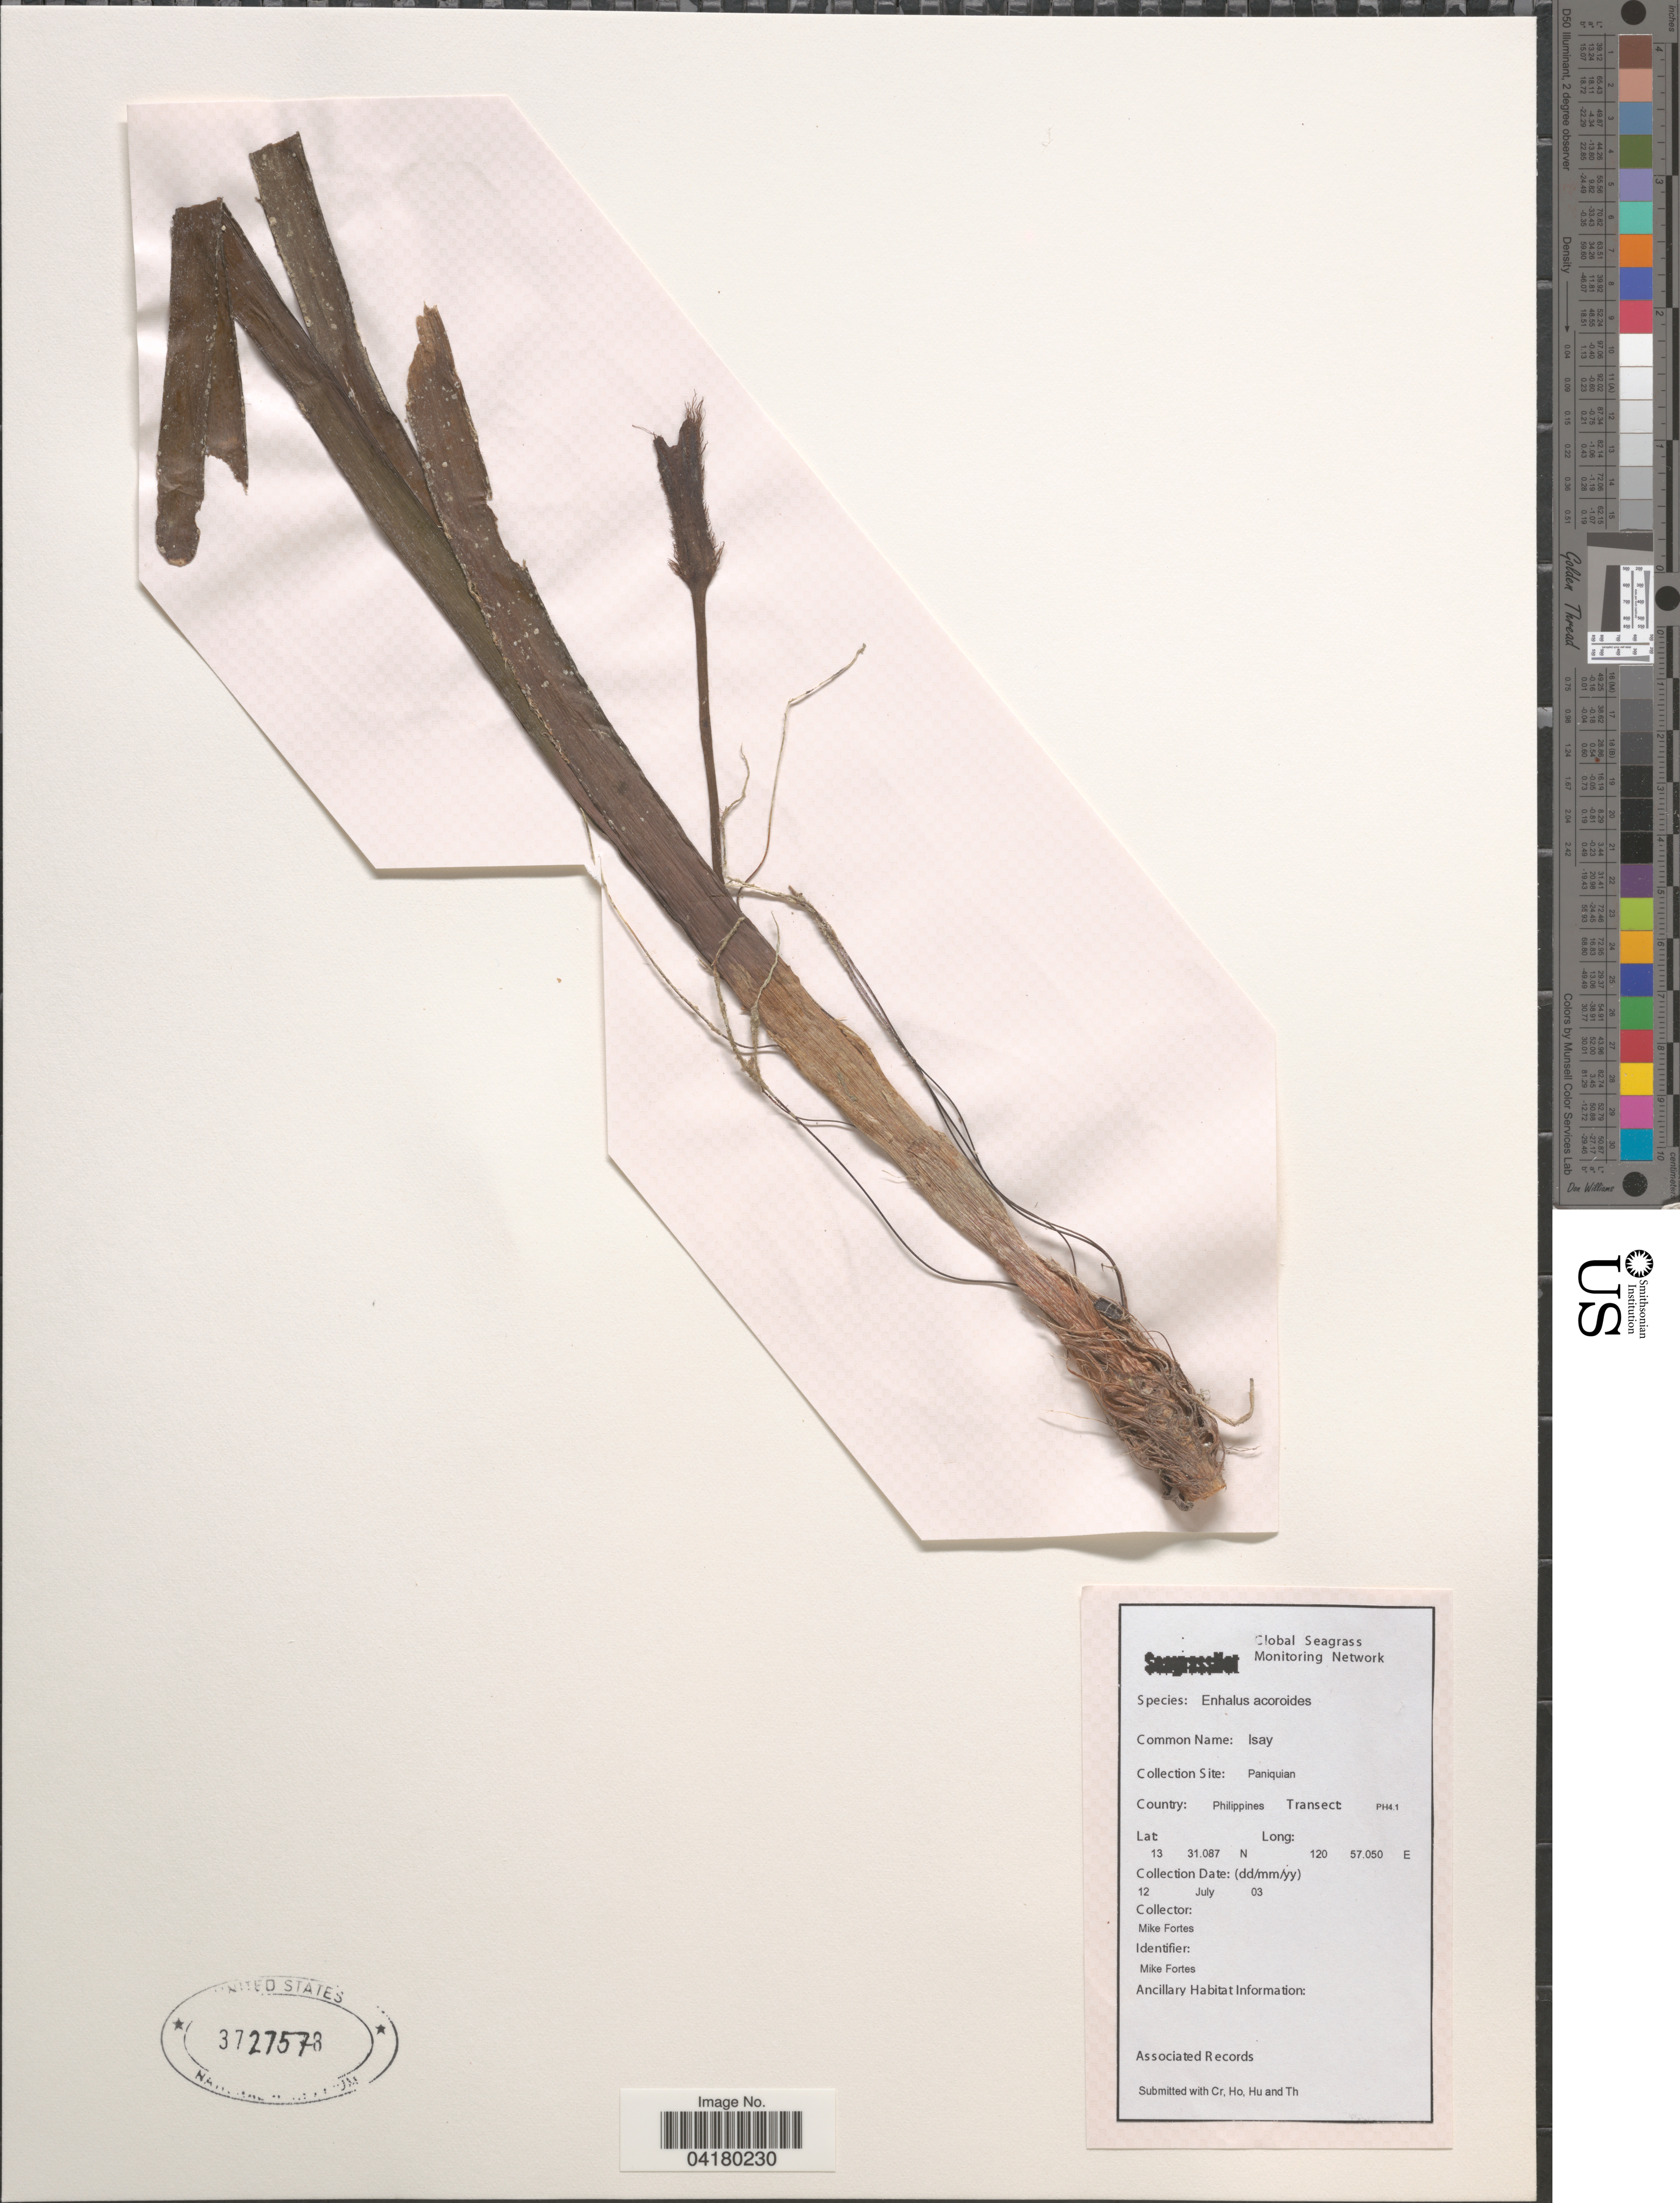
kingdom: Plantae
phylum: Tracheophyta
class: Liliopsida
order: Alismatales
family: Hydrocharitaceae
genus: Enhalus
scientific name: Enhalus acoroides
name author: (L. f.) Royle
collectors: M. Fortes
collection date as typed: Transcribed d/m/y: 12/7/3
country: Philippines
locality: Paniquian. Transect: PH4.1.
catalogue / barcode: US 3727578